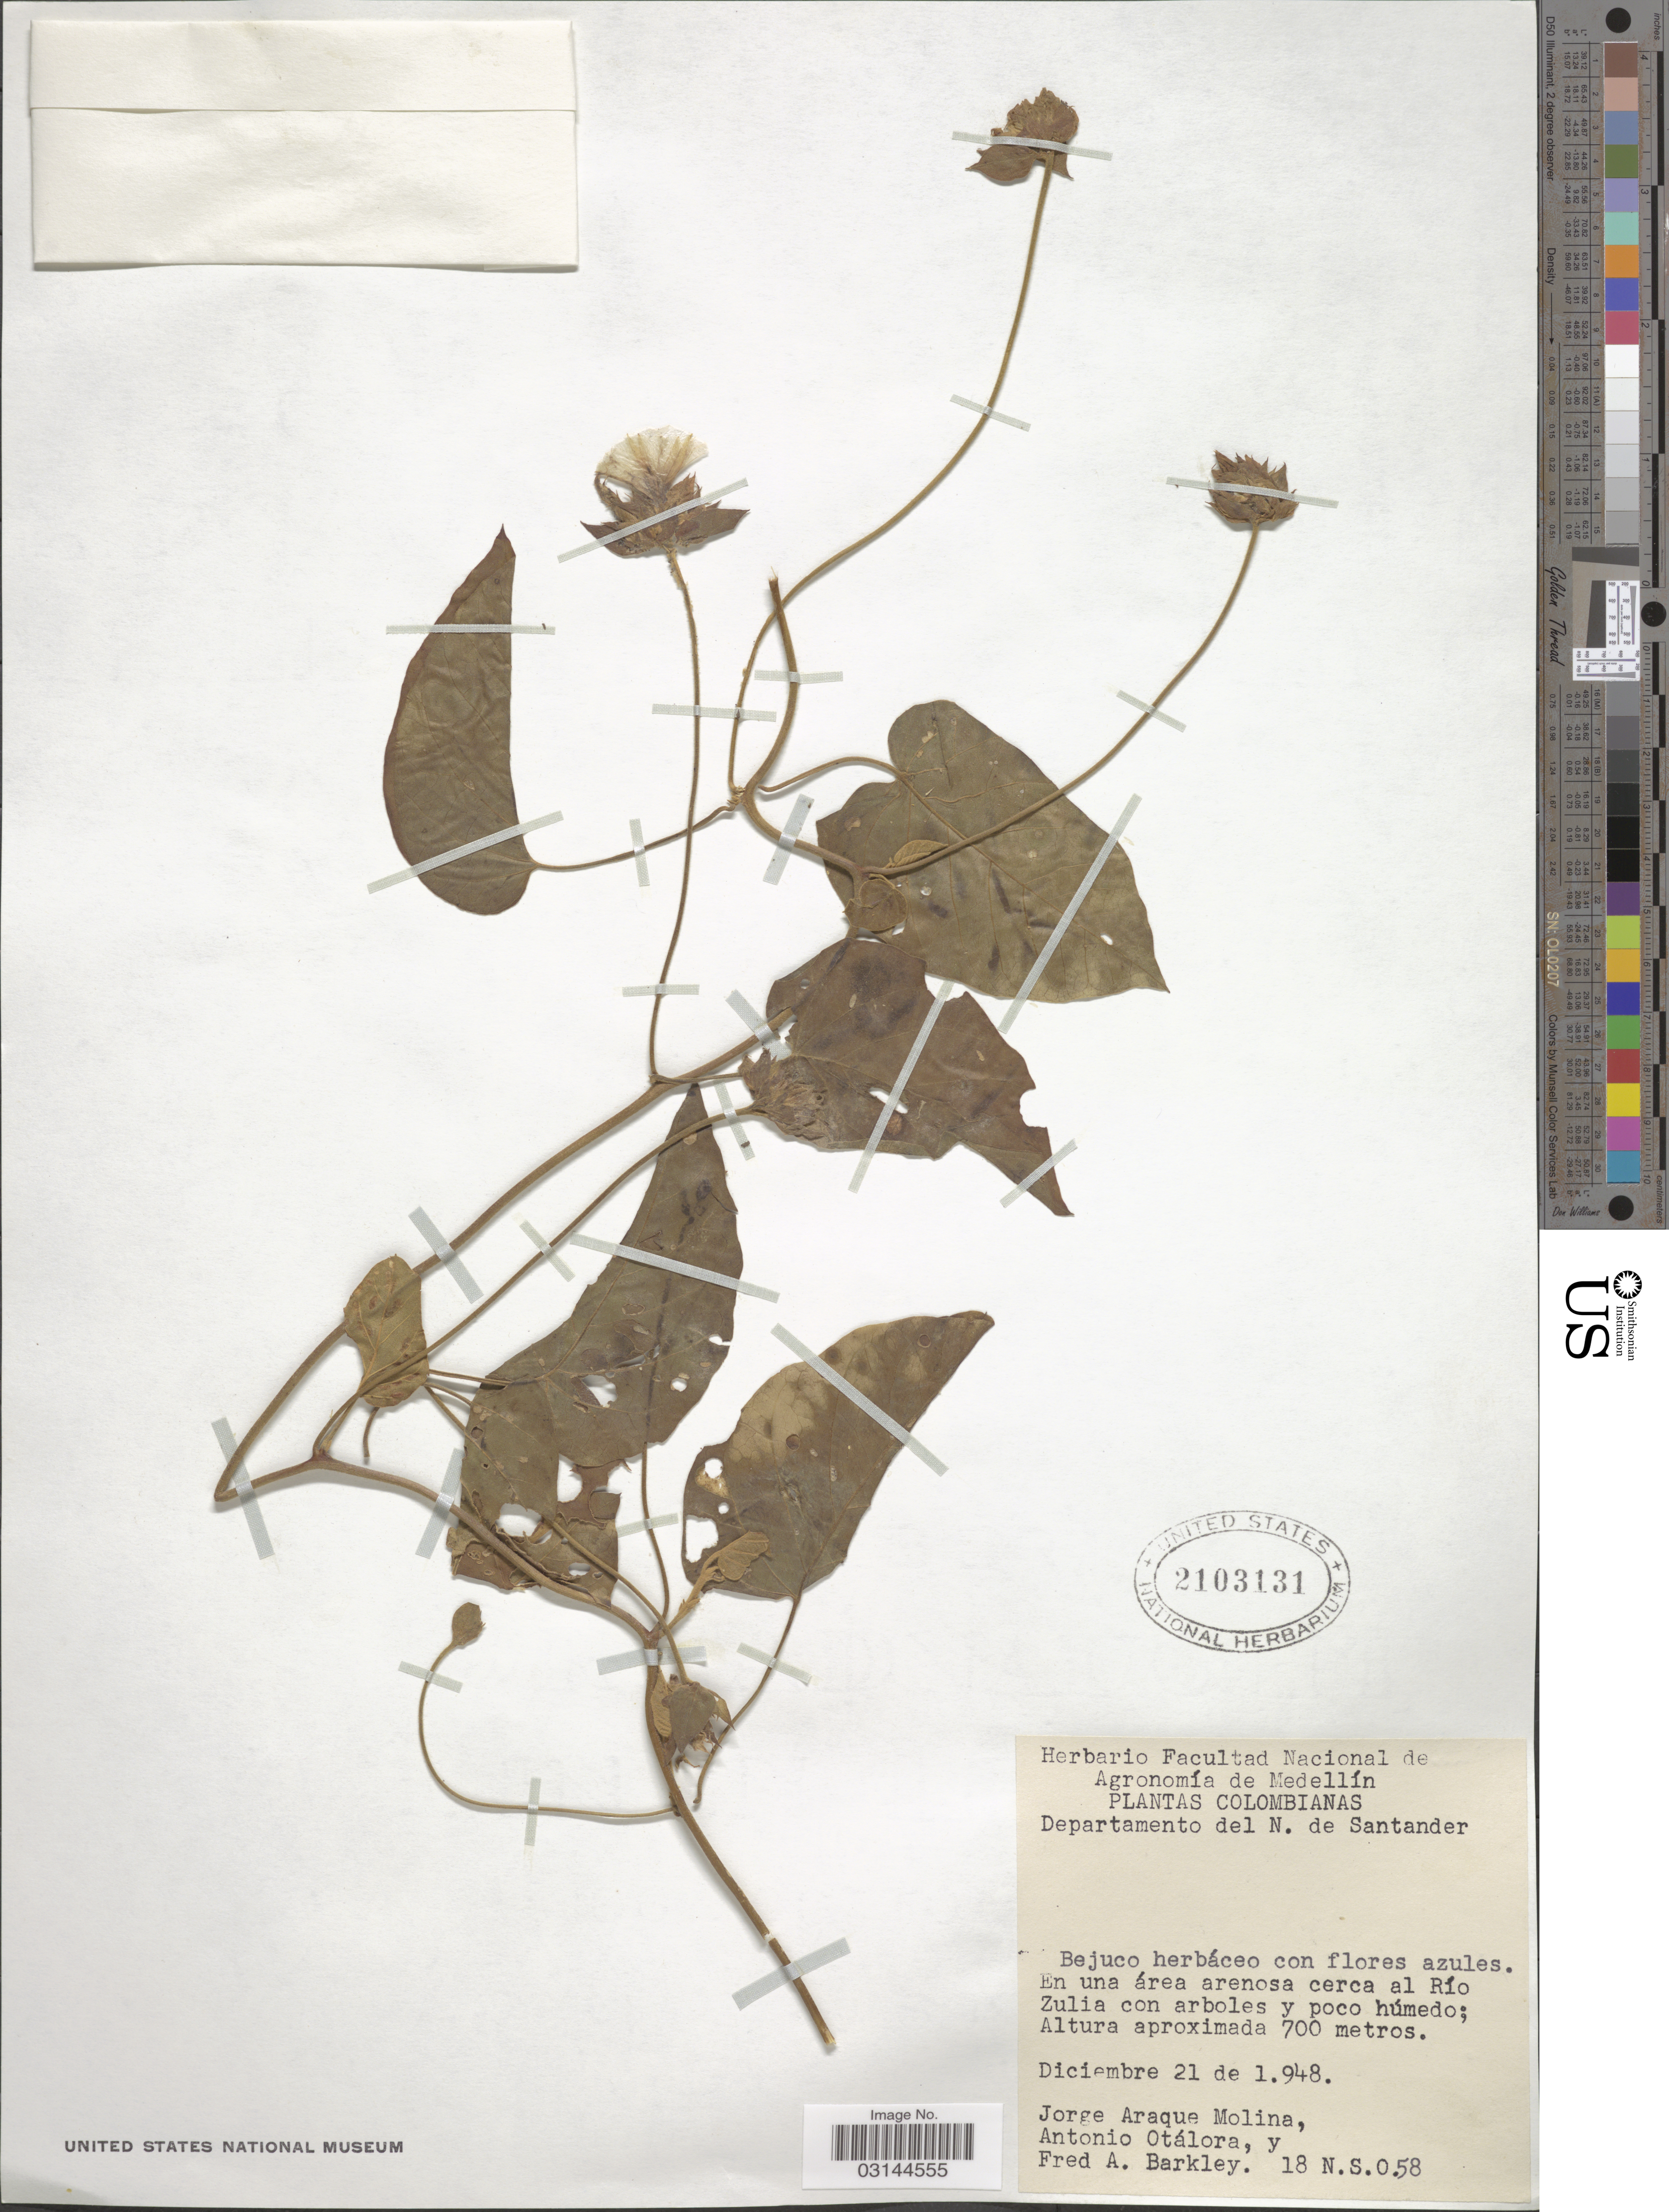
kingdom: Plantae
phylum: Tracheophyta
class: Magnoliopsida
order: Solanales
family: Convolvulaceae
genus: Jacquemontia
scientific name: Jacquemontia sp.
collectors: J. A. Molina, A. Otálora & F. A. Barkley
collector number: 18N.S.058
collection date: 1948-12-21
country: Colombia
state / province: Norte de Santander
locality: Departamento del N. de Santander. En una área arenosa cerca al Río Zulia con arboles y poco húmedo.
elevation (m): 700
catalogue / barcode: US 2103131